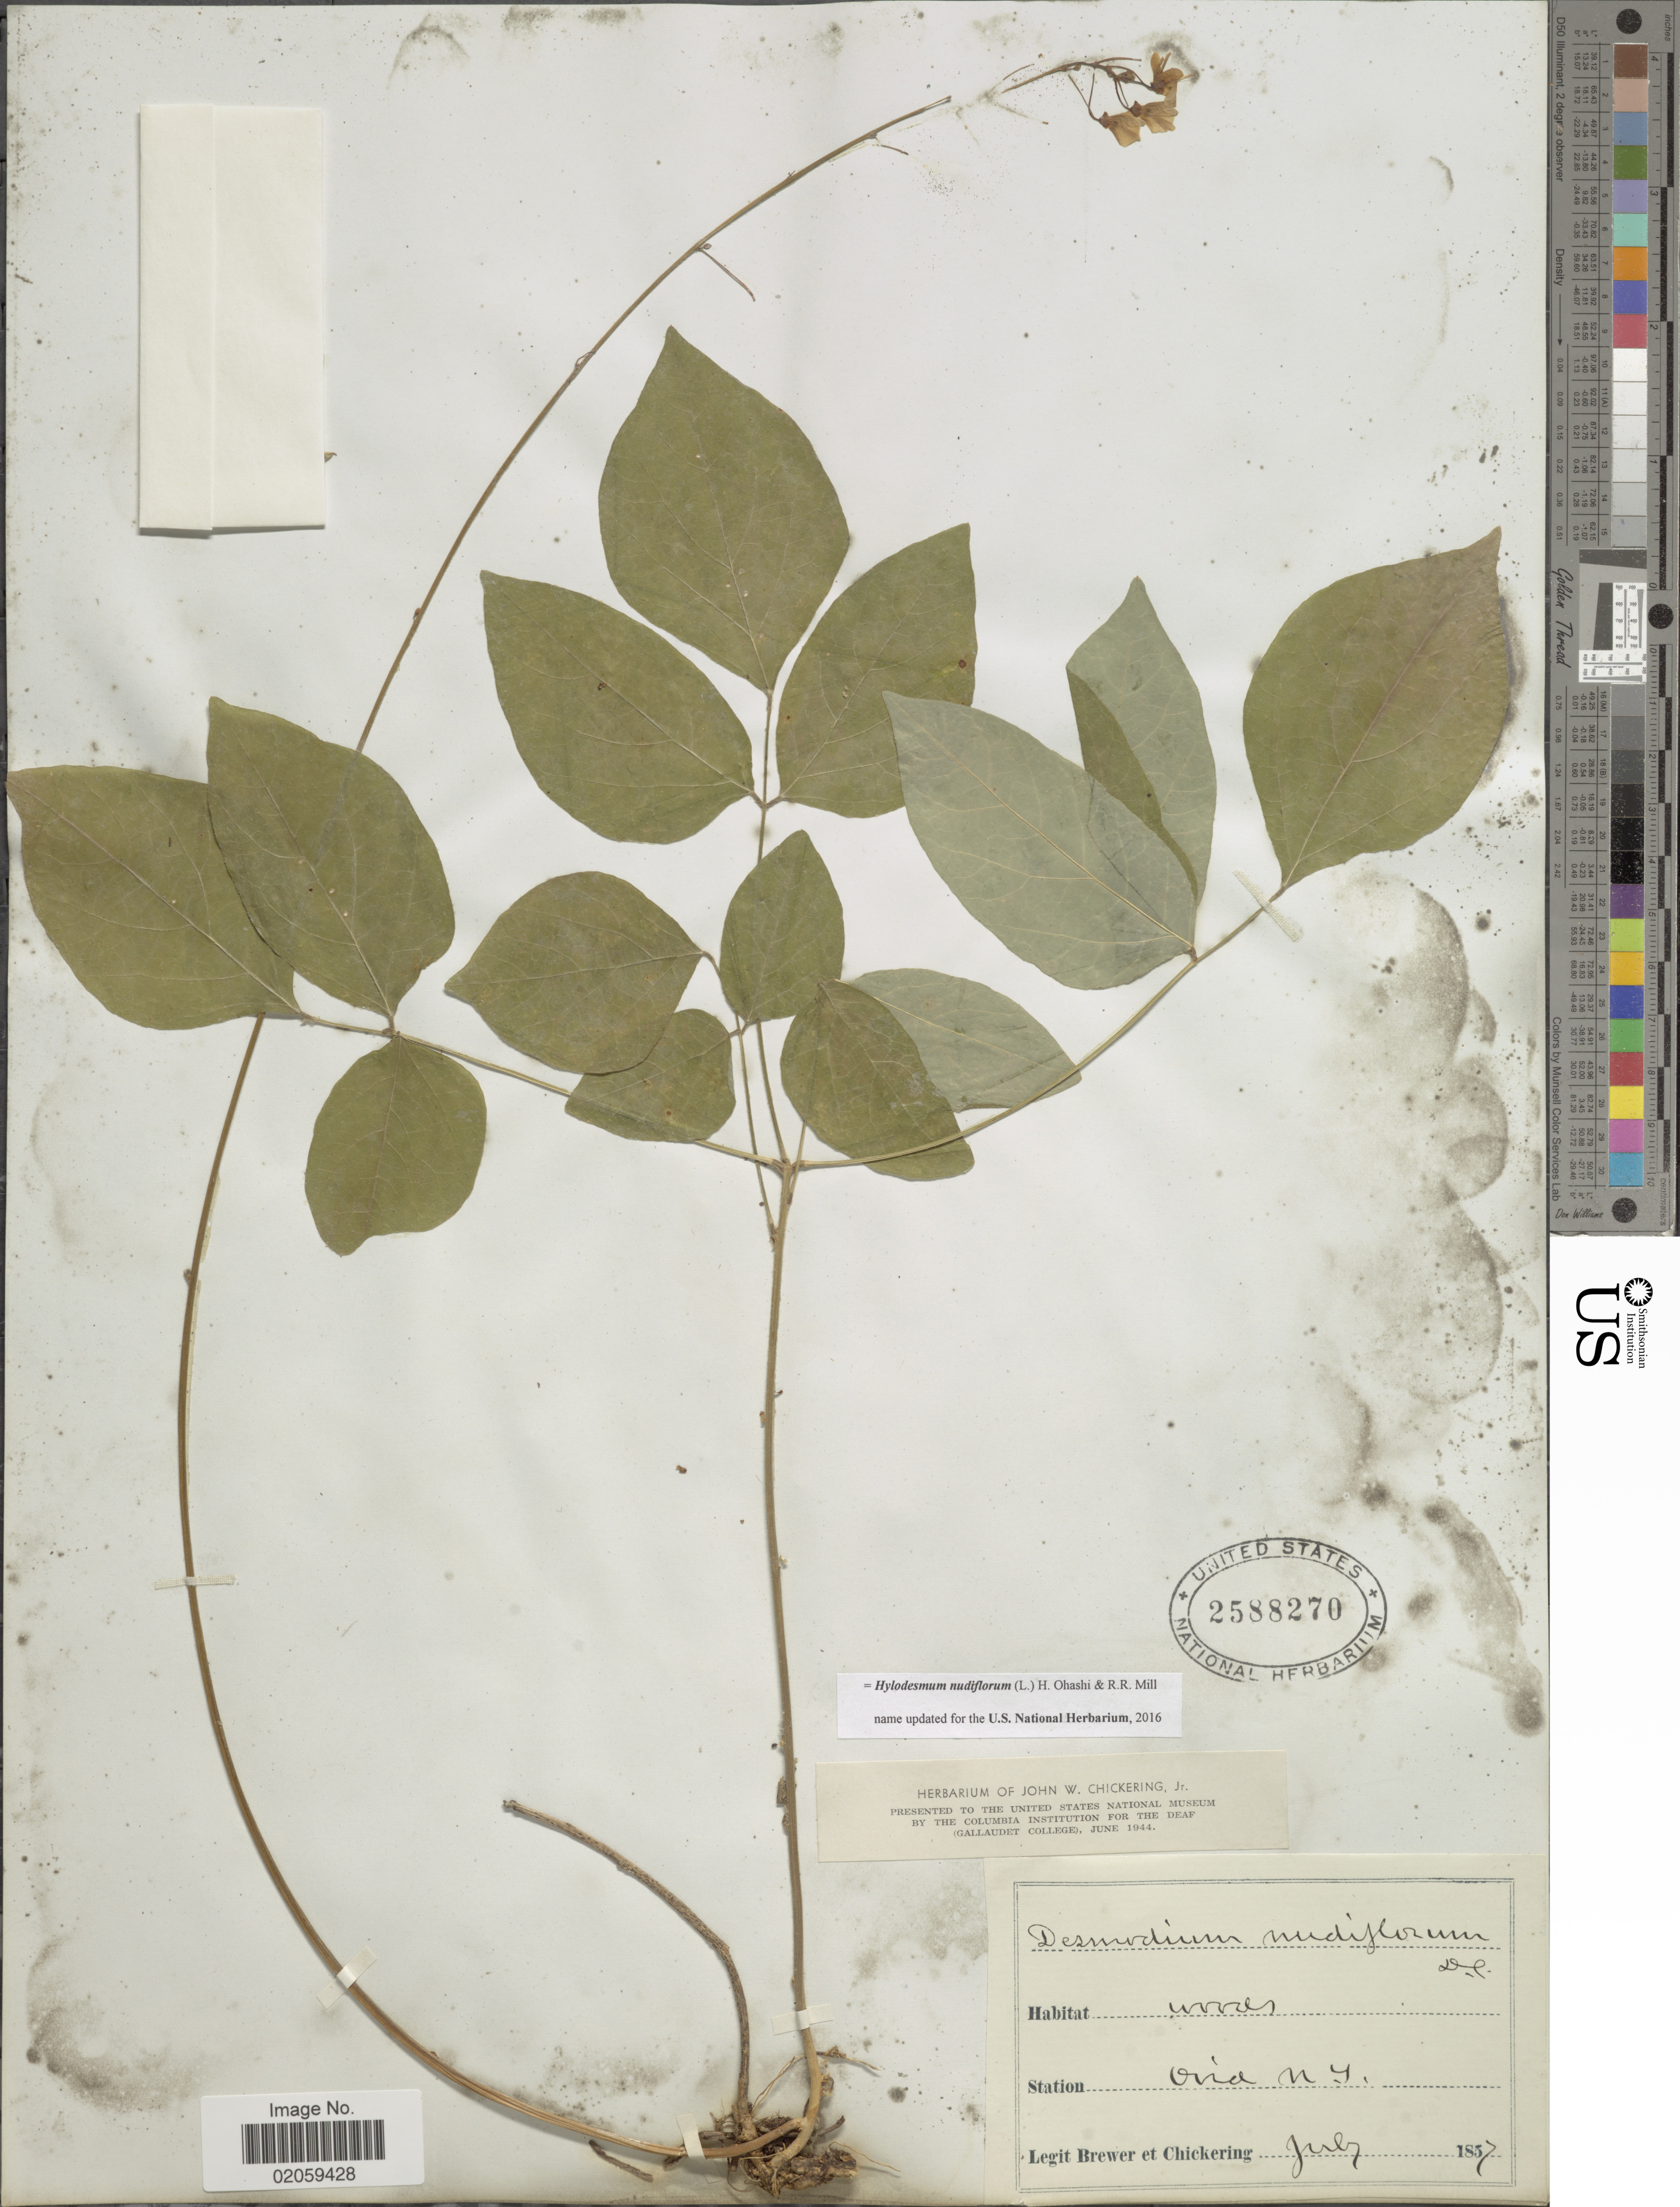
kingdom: Plantae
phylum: Tracheophyta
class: Magnoliopsida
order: Fabales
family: Fabaceae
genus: Hylodesmum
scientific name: Hylodesmum nudiflorum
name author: (L.) H. Ohashi & R.R. Mill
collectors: -. Brewer & -. Chickering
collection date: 1857-07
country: United States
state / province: New York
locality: Ovid, N.Y.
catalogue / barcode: US 2588270